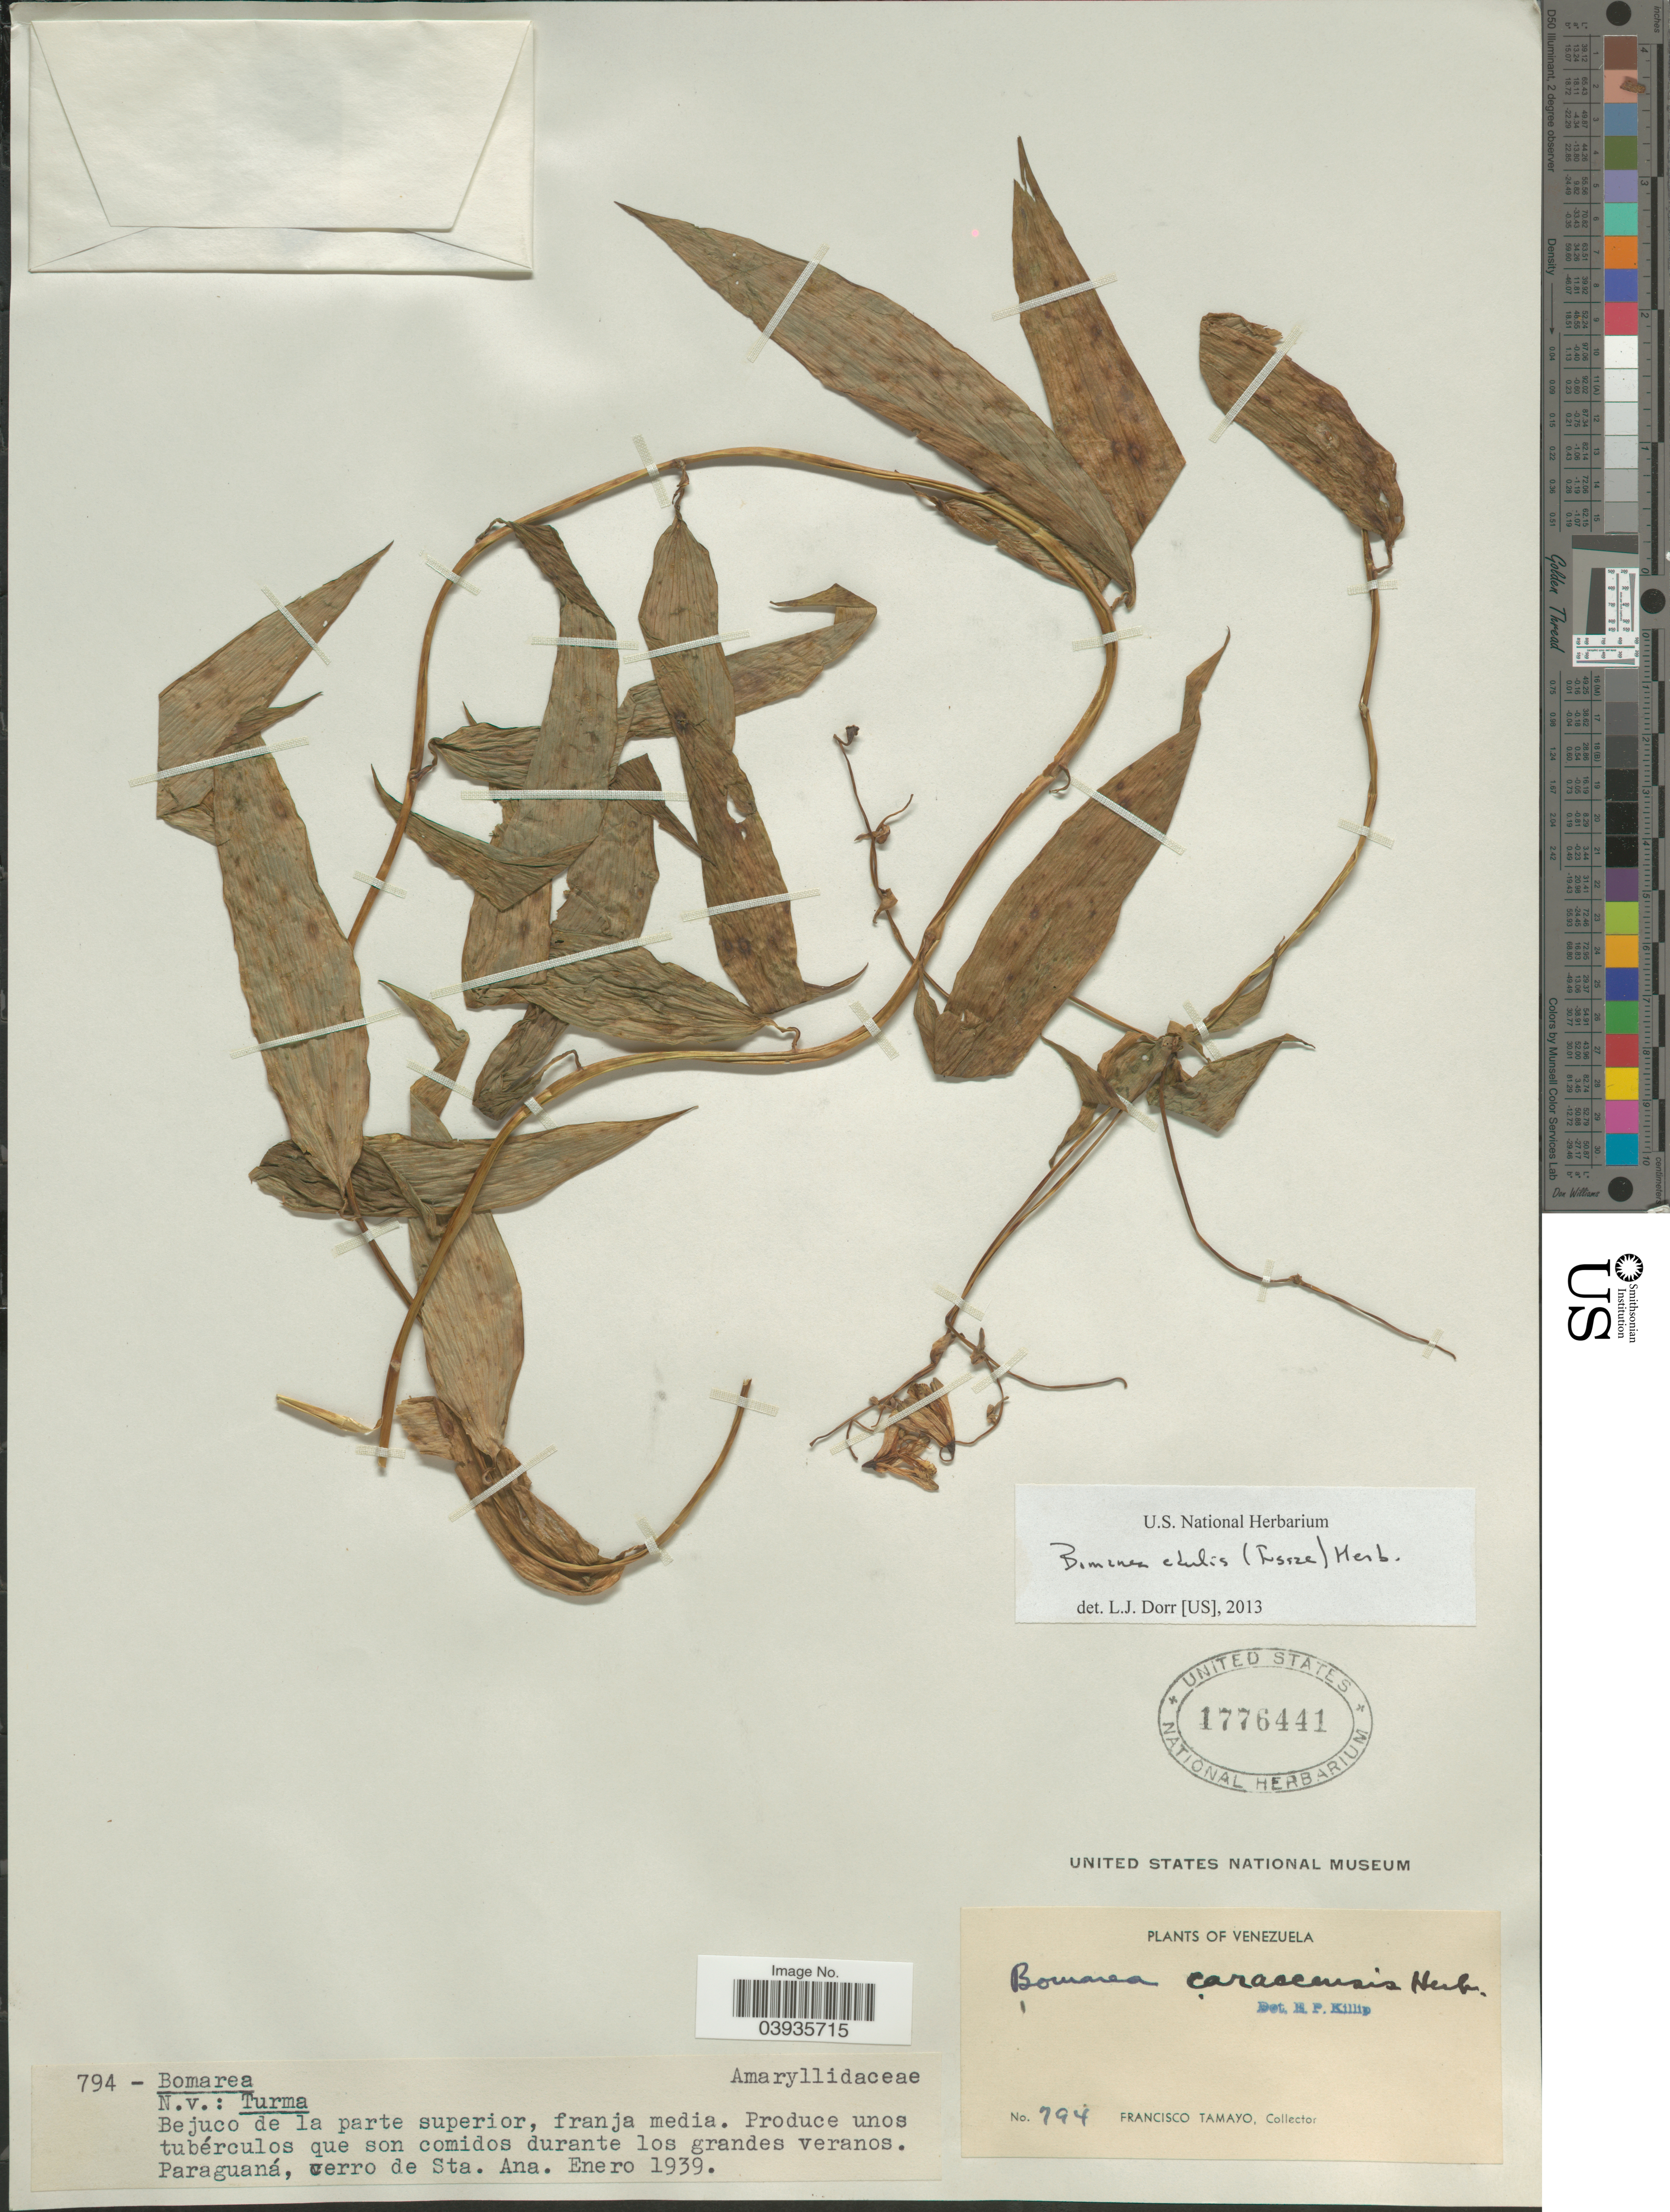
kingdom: Plantae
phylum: Tracheophyta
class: Liliopsida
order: Liliales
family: Alstroemeriaceae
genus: Bomarea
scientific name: Bomarea edulis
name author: (Tussac) Herb.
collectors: F. Tamayo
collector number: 794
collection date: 1939-01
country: Venezuela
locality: Paraguaná, cerro de Sta. Ana.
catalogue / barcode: US 1776441